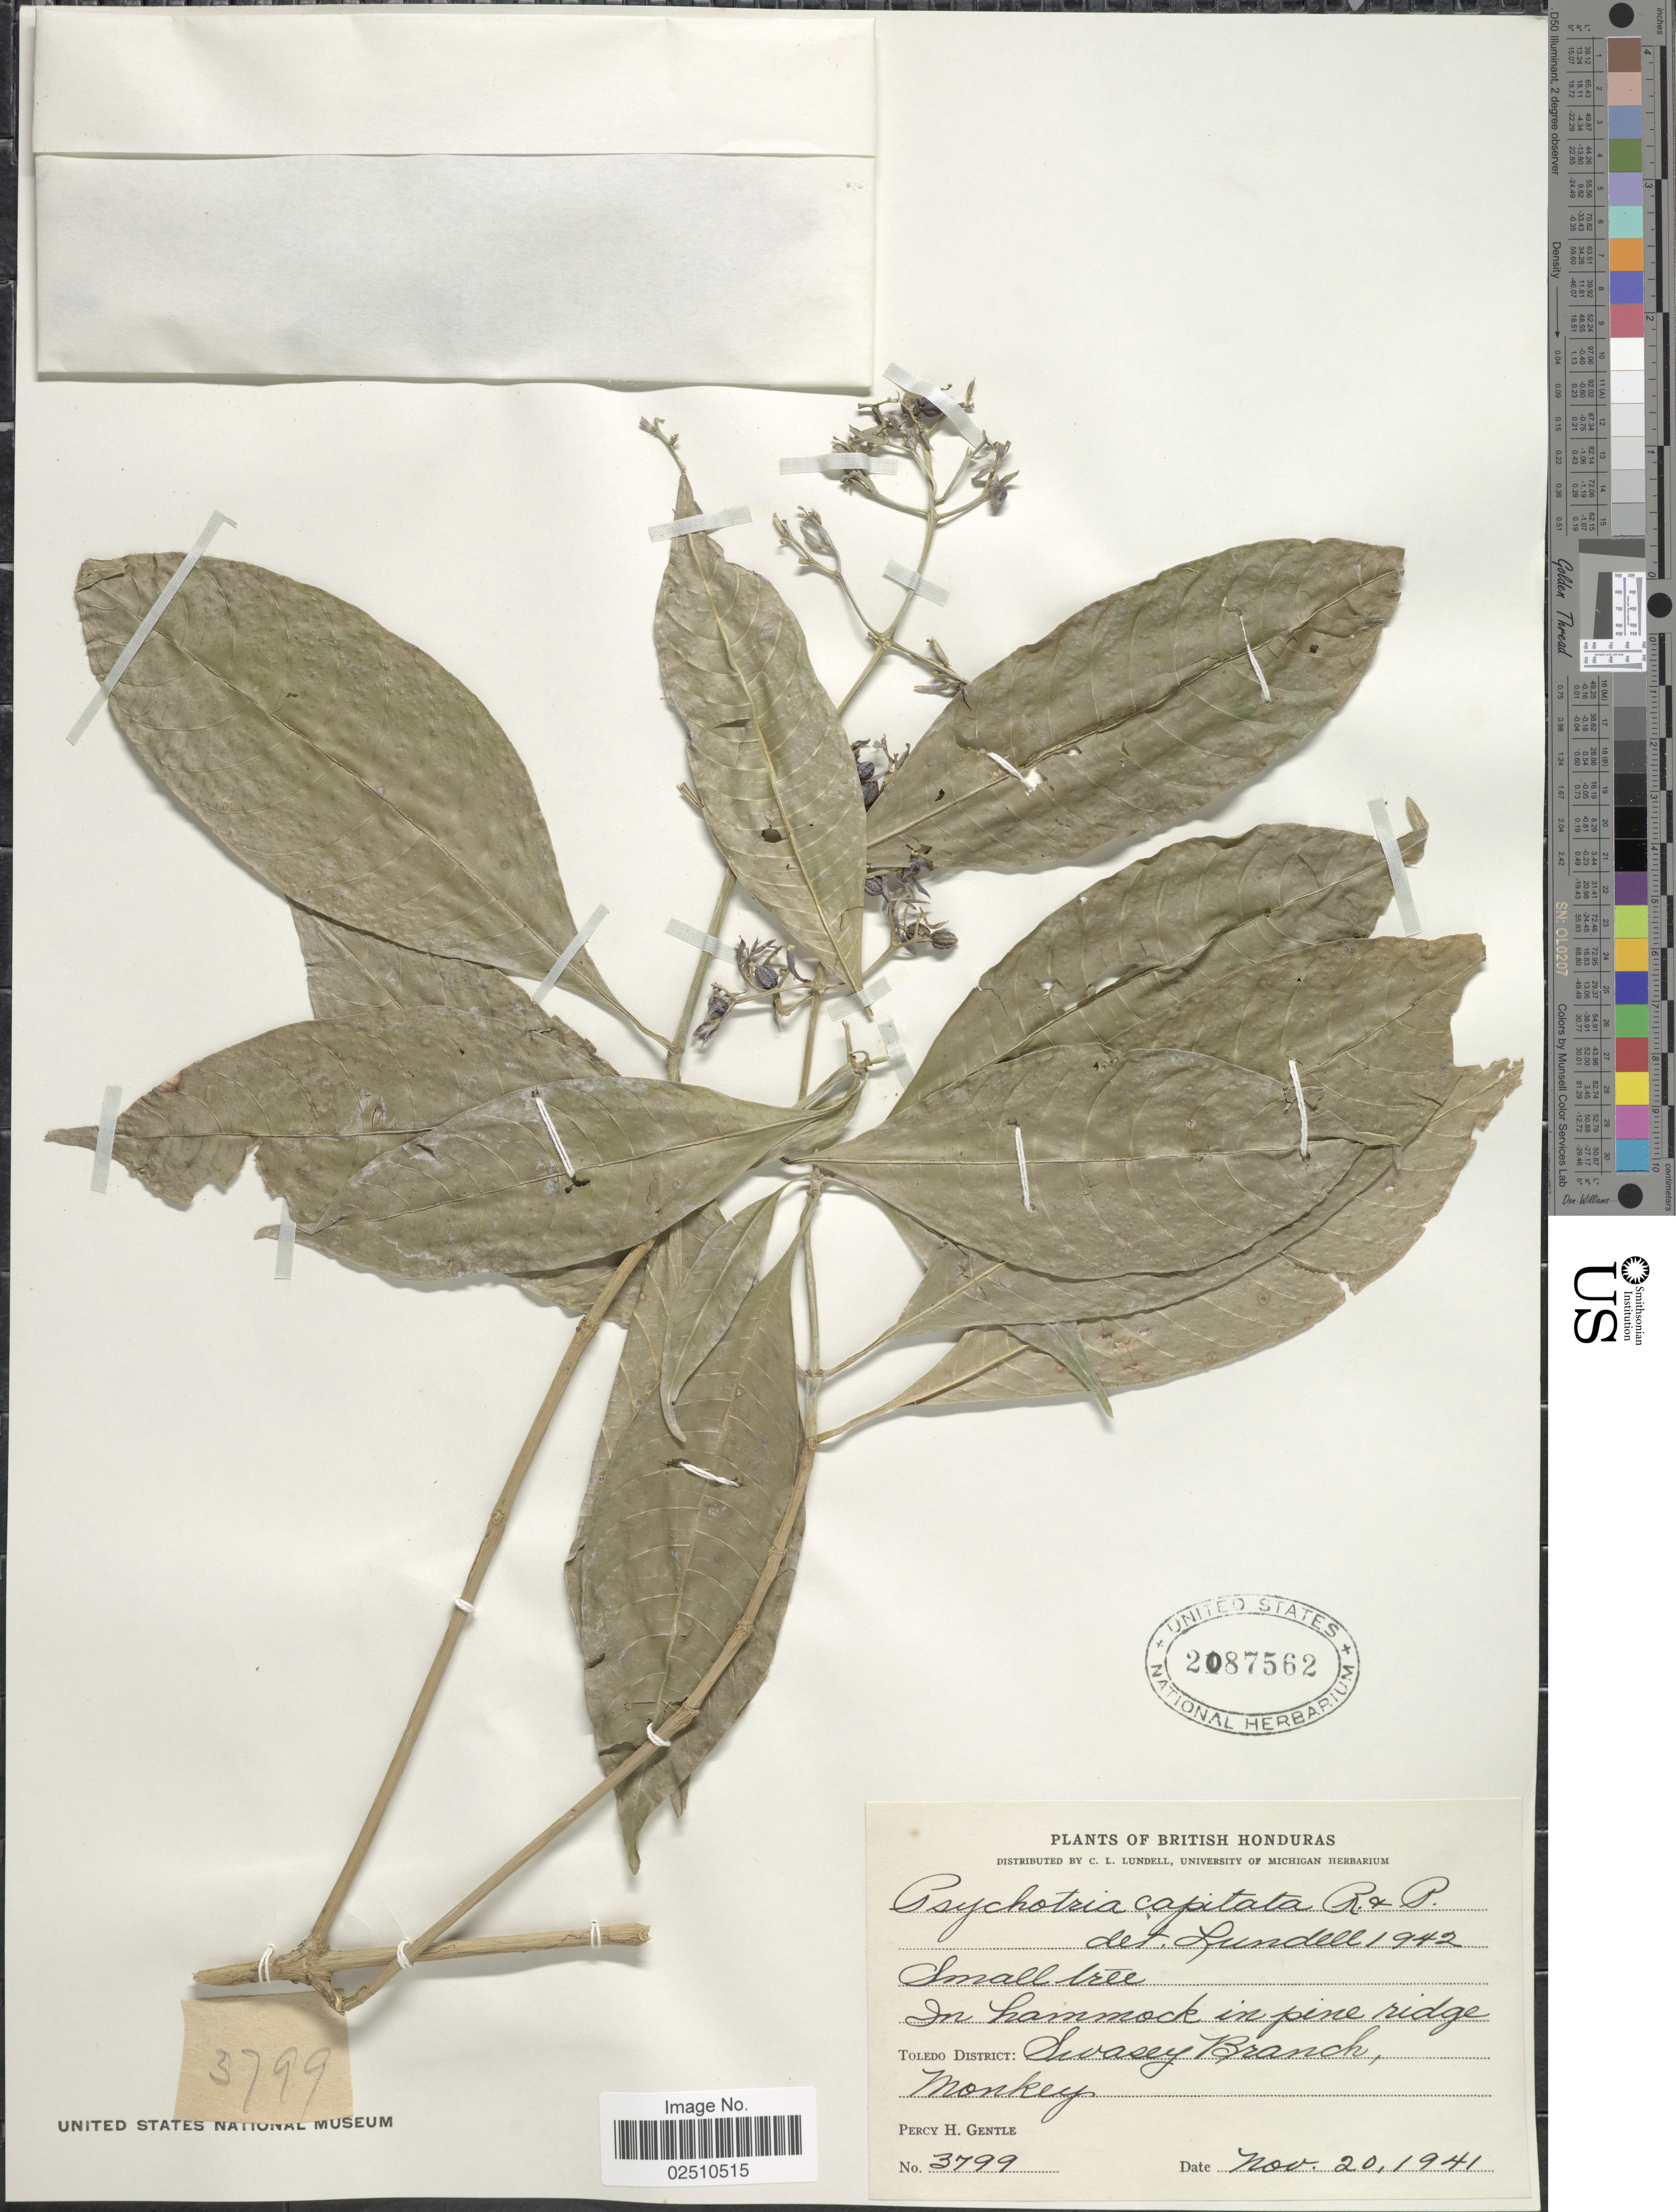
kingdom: Plantae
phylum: Tracheophyta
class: Magnoliopsida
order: Gentianales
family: Rubiaceae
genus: Psychotria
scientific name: Psychotria capitata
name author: Ruiz & Pav.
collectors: P. H. Gentle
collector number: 3799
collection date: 1941-11-20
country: Belize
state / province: Toledo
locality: British Honduras, Swasey Branch, Monkey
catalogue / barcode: US 2087562